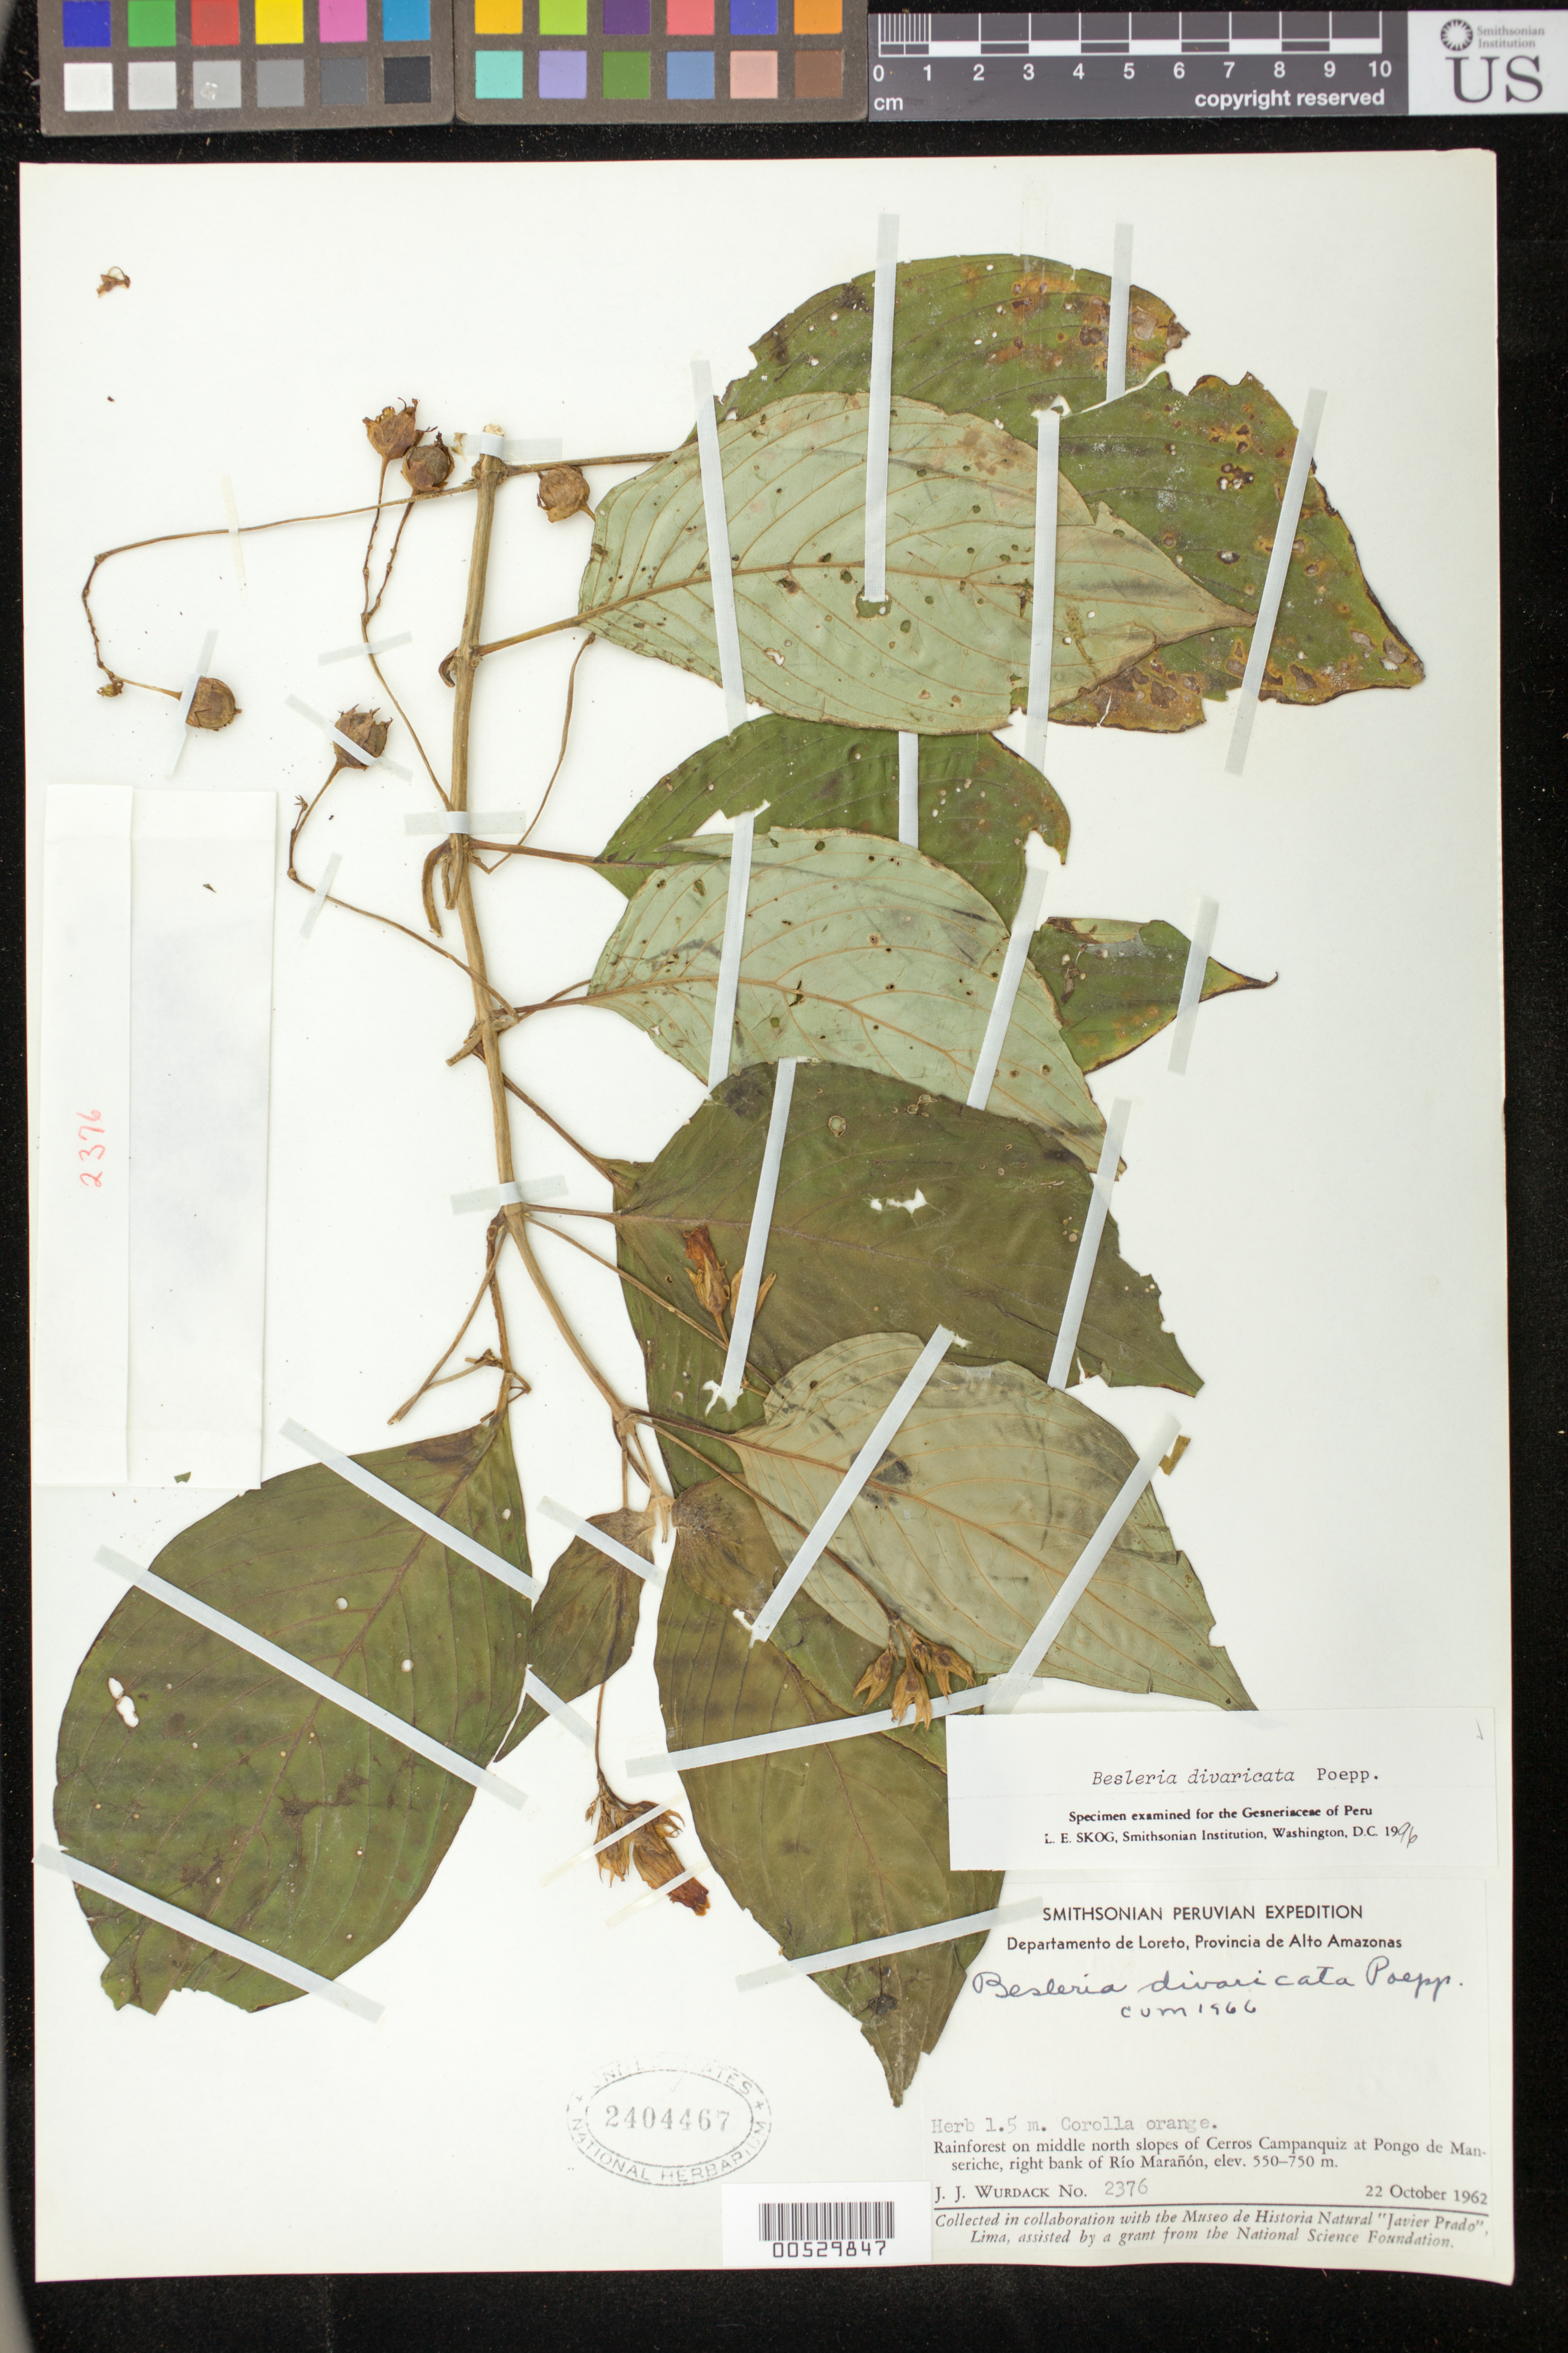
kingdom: Plantae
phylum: Tracheophyta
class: Magnoliopsida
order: Lamiales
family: Gesneriaceae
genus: Besleria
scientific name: Besleria divaricata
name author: Poepp.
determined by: Skog, Laurence E.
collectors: J. J. Wurdack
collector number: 2376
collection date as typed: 22 Oct 1962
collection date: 1962-10-22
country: Peru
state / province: Loreto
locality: Prov. Alto Amazonas, on middle north slopes of Cerros Campanquiz at Pongo de Manseriche, right bank of Río Marañón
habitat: Rainforest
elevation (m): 550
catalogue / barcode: US 2404467